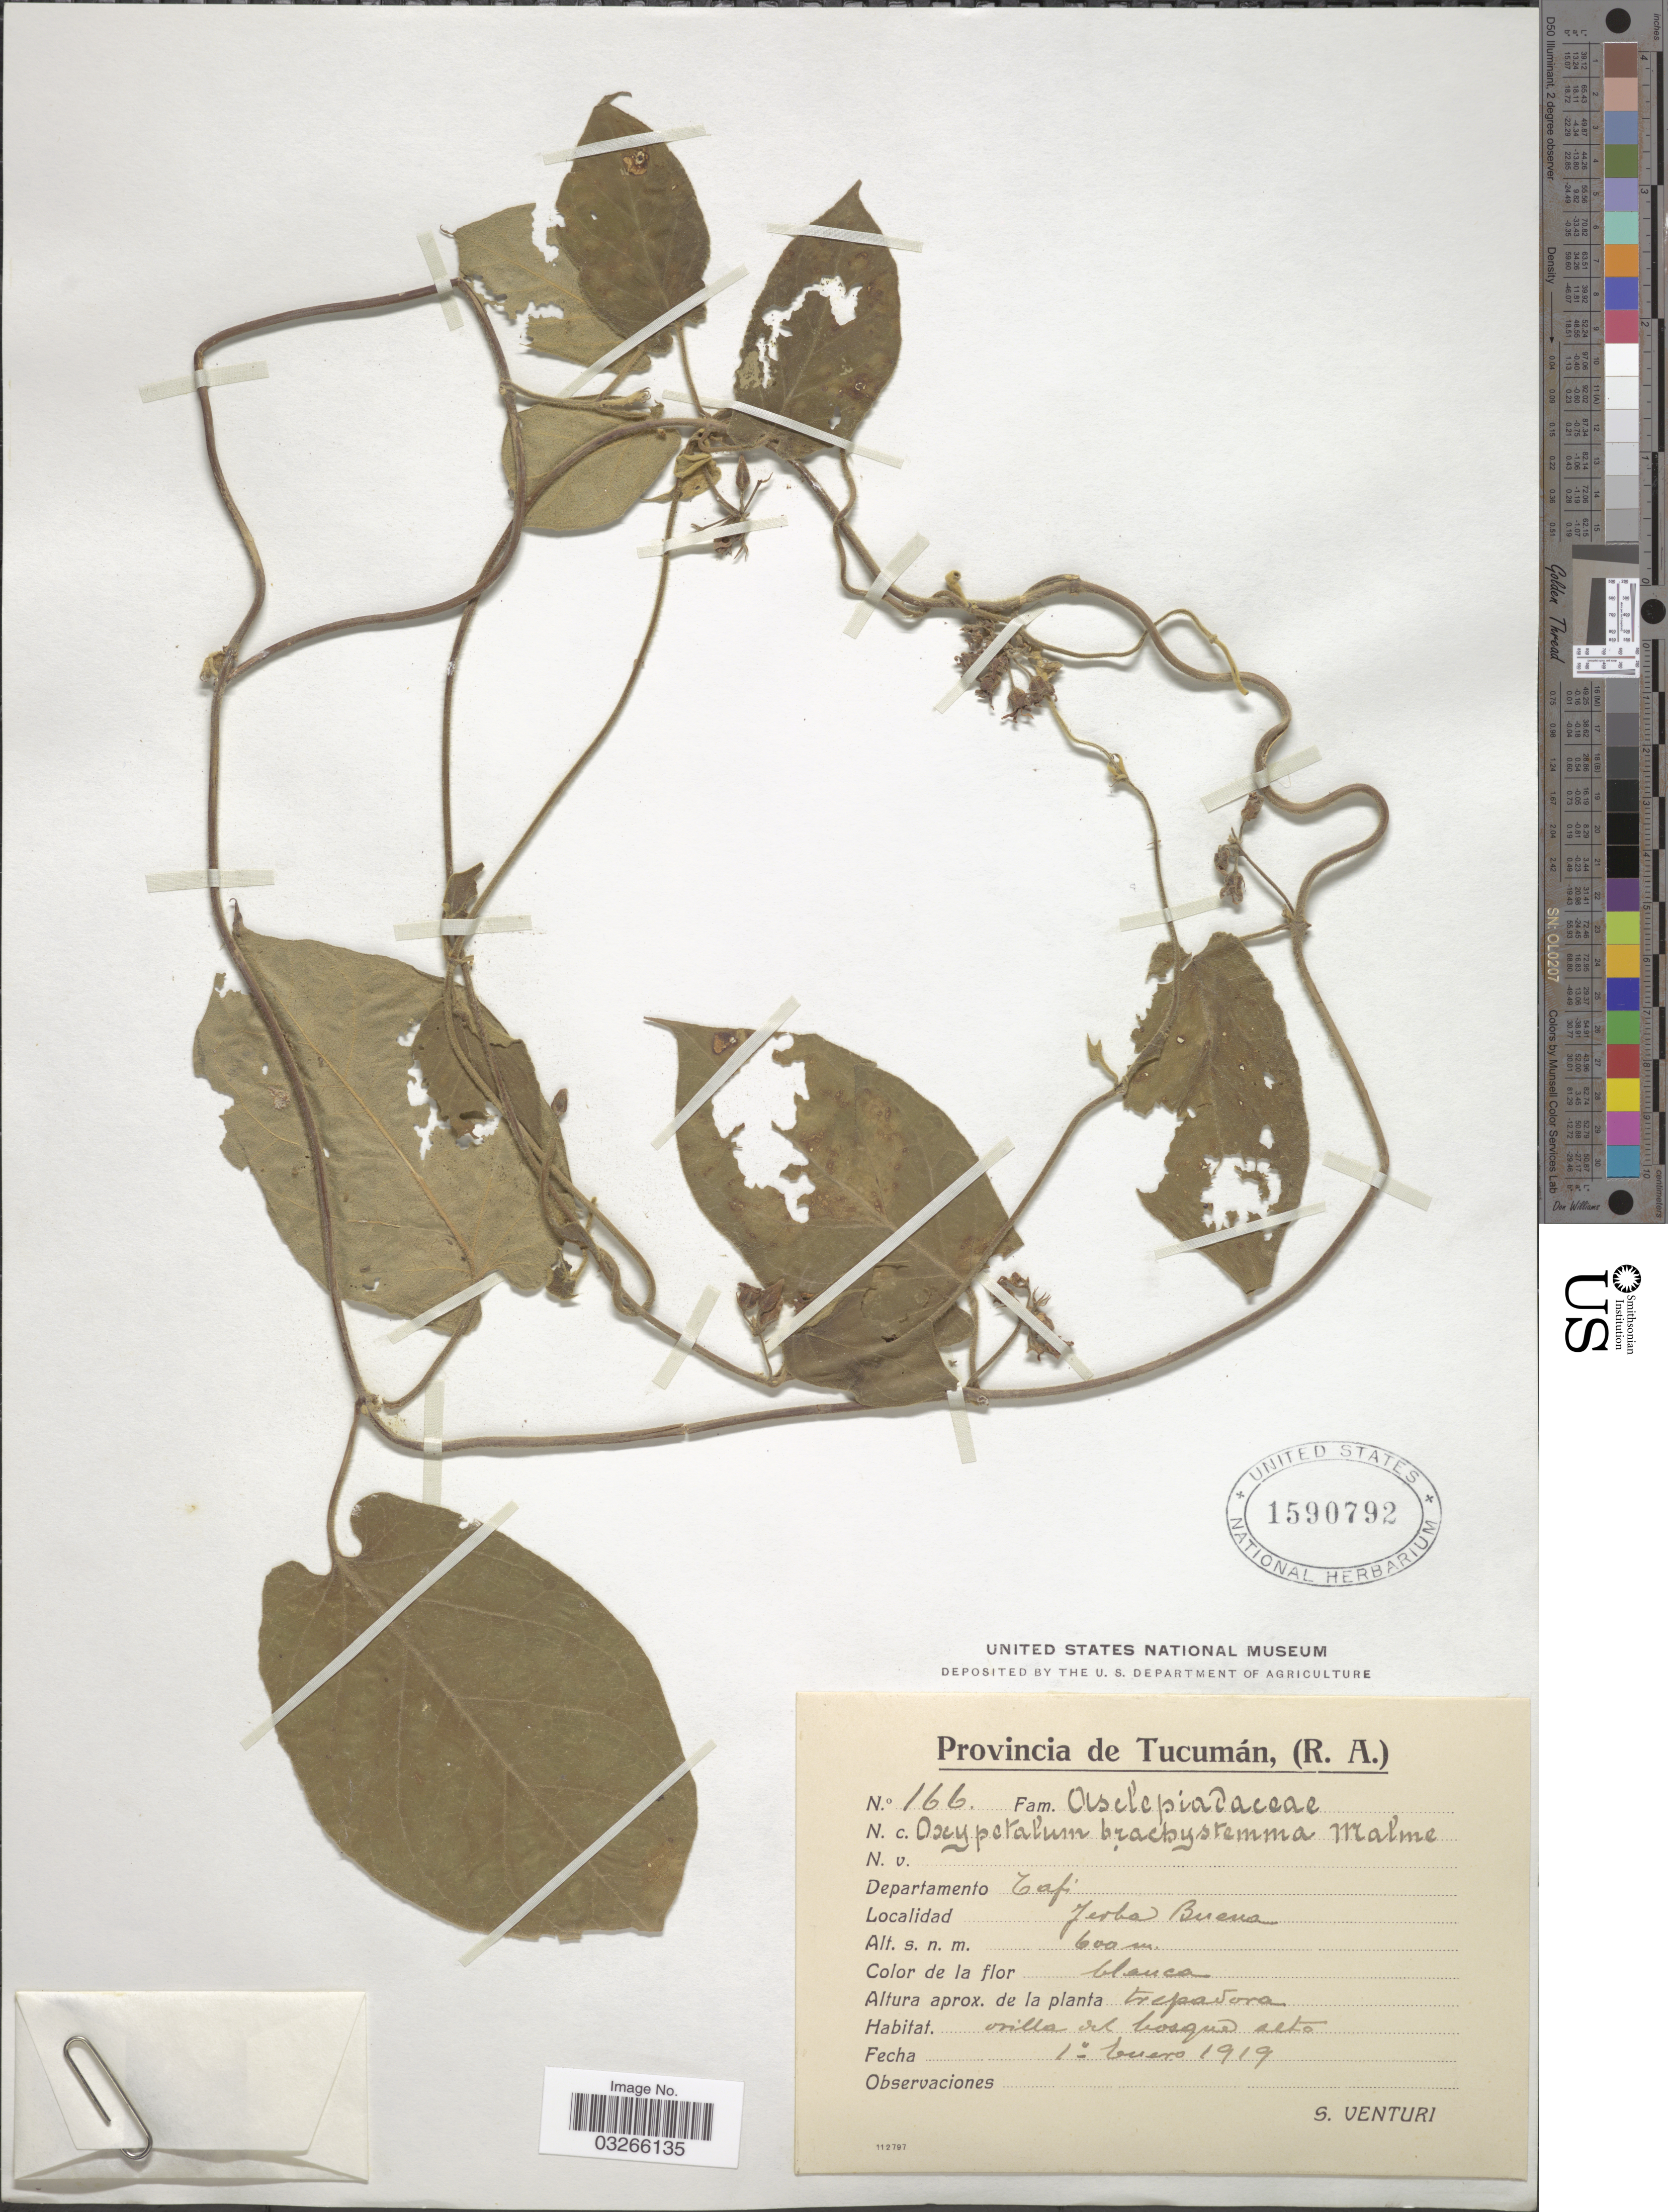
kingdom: Plantae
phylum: Tracheophyta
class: Magnoliopsida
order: Gentianales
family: Apocynaceae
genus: Oxypetalum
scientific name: Oxypetalum brachystemma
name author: Malme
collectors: S. Venturi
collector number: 166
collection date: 1919-01-01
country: Argentina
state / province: Tucuman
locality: Departamento Tafi, Jerba Buena.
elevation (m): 600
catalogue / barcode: US 1590792